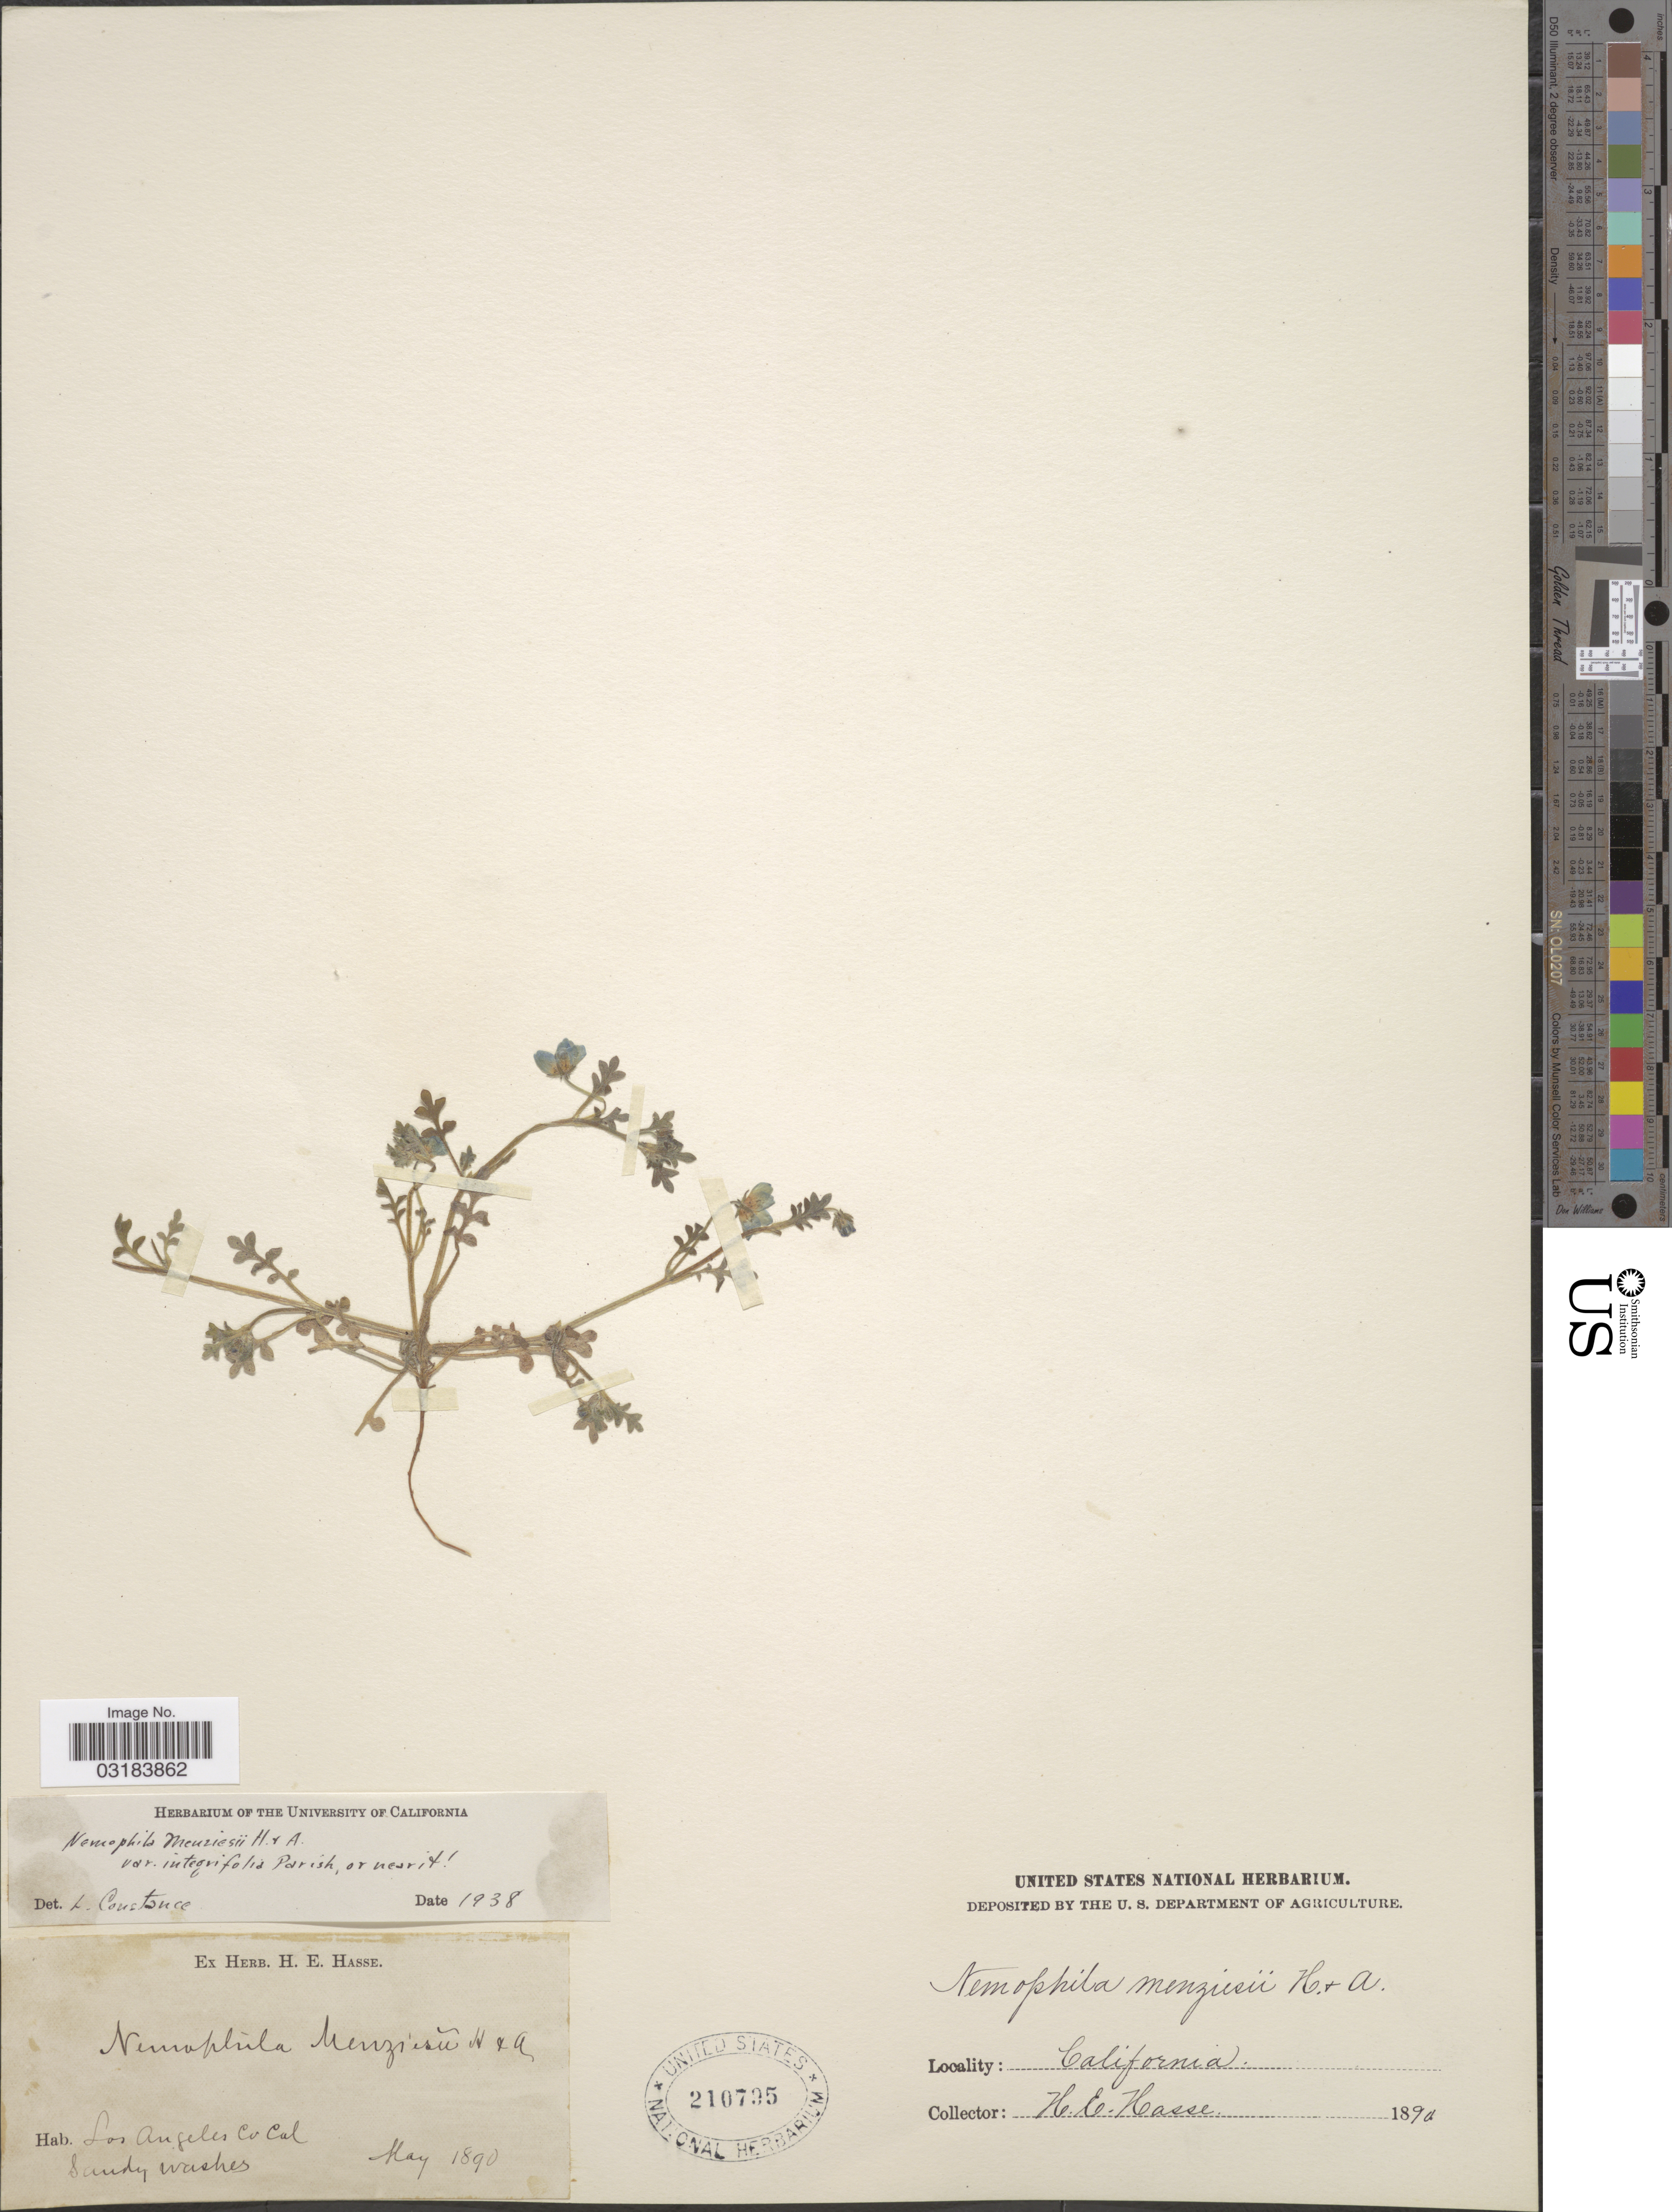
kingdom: Plantae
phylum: Tracheophyta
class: Magnoliopsida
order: Boraginales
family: Hydrophyllaceae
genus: Nemophila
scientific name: Nemophila menziesii var. integrifolia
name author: Hook. & Arn.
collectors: H. E. Hasse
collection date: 1890-05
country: United States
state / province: California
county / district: Los Angeles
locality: Los Angeles Co Cal.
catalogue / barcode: US 210795